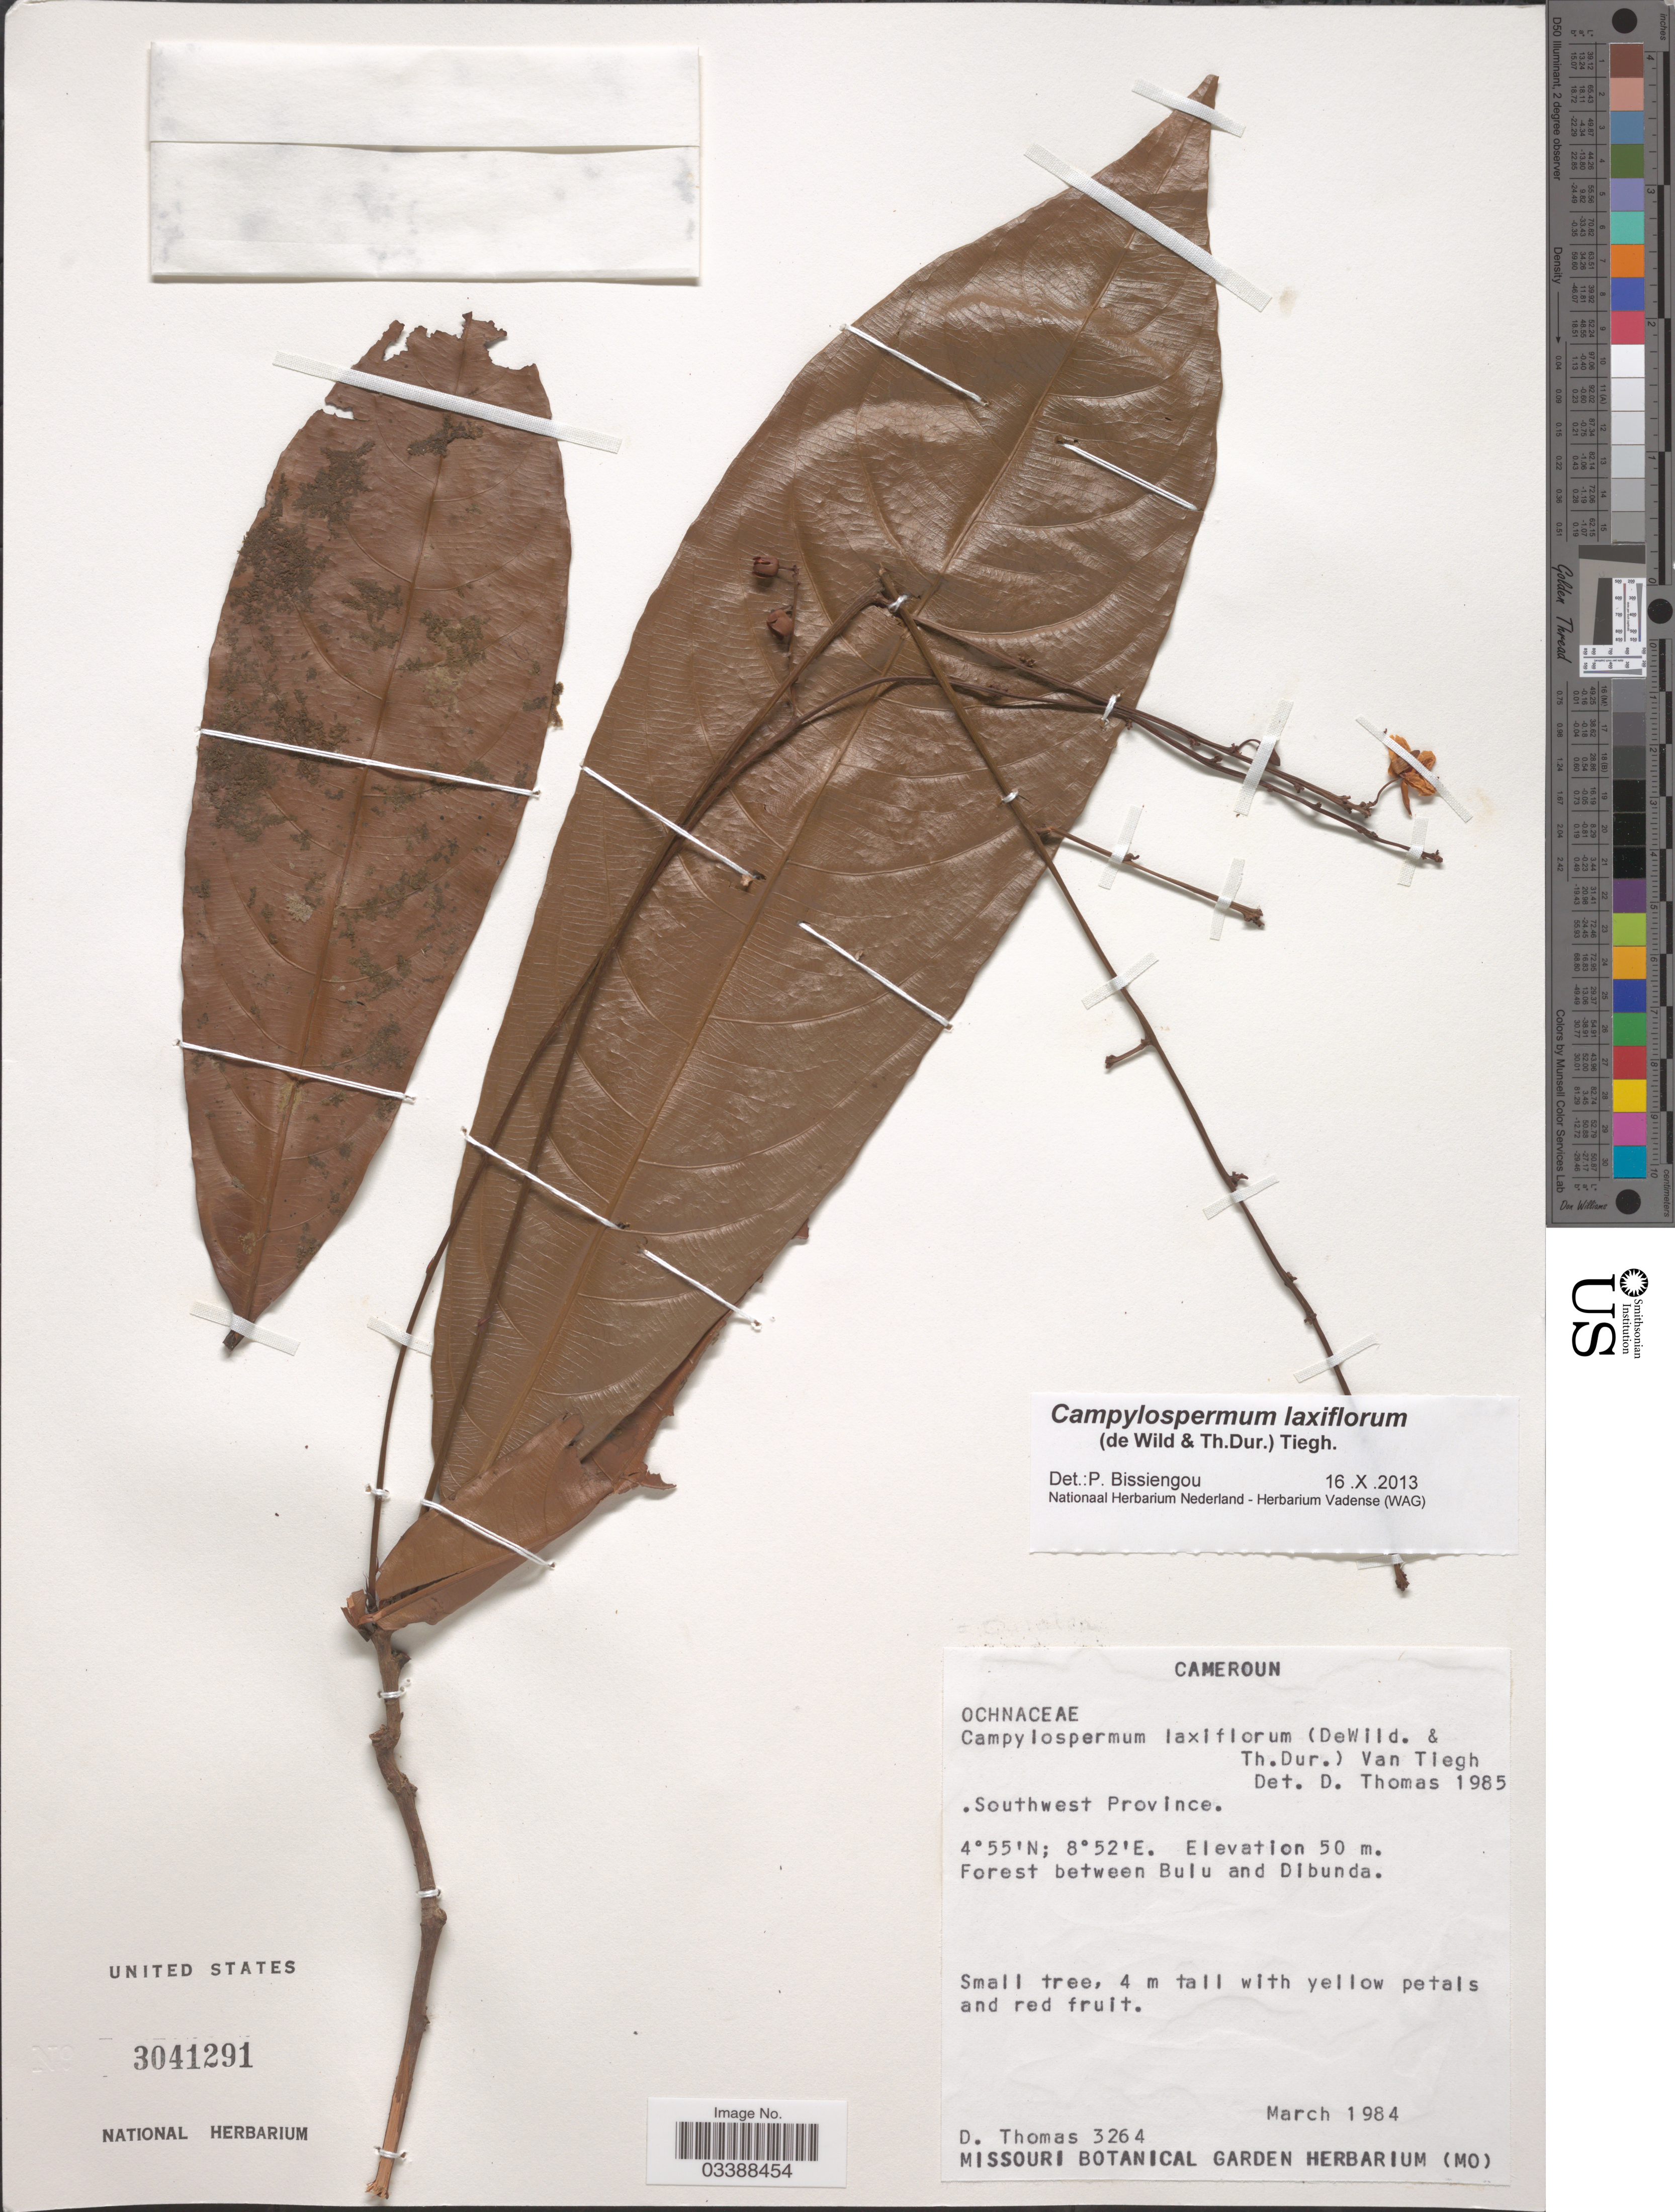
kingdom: Plantae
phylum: Tracheophyta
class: Magnoliopsida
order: Malpighiales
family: Ochnaceae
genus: Campylospermum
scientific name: Campylospermum laxiflorum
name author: (De Wild. & Durand) Tiegh.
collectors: D. Thomas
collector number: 3264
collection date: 1984-03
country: Cameroon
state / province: Sud-Ouest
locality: Southwest Province. Forest between Bulu and Dibunda.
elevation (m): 50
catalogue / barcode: US 3041291